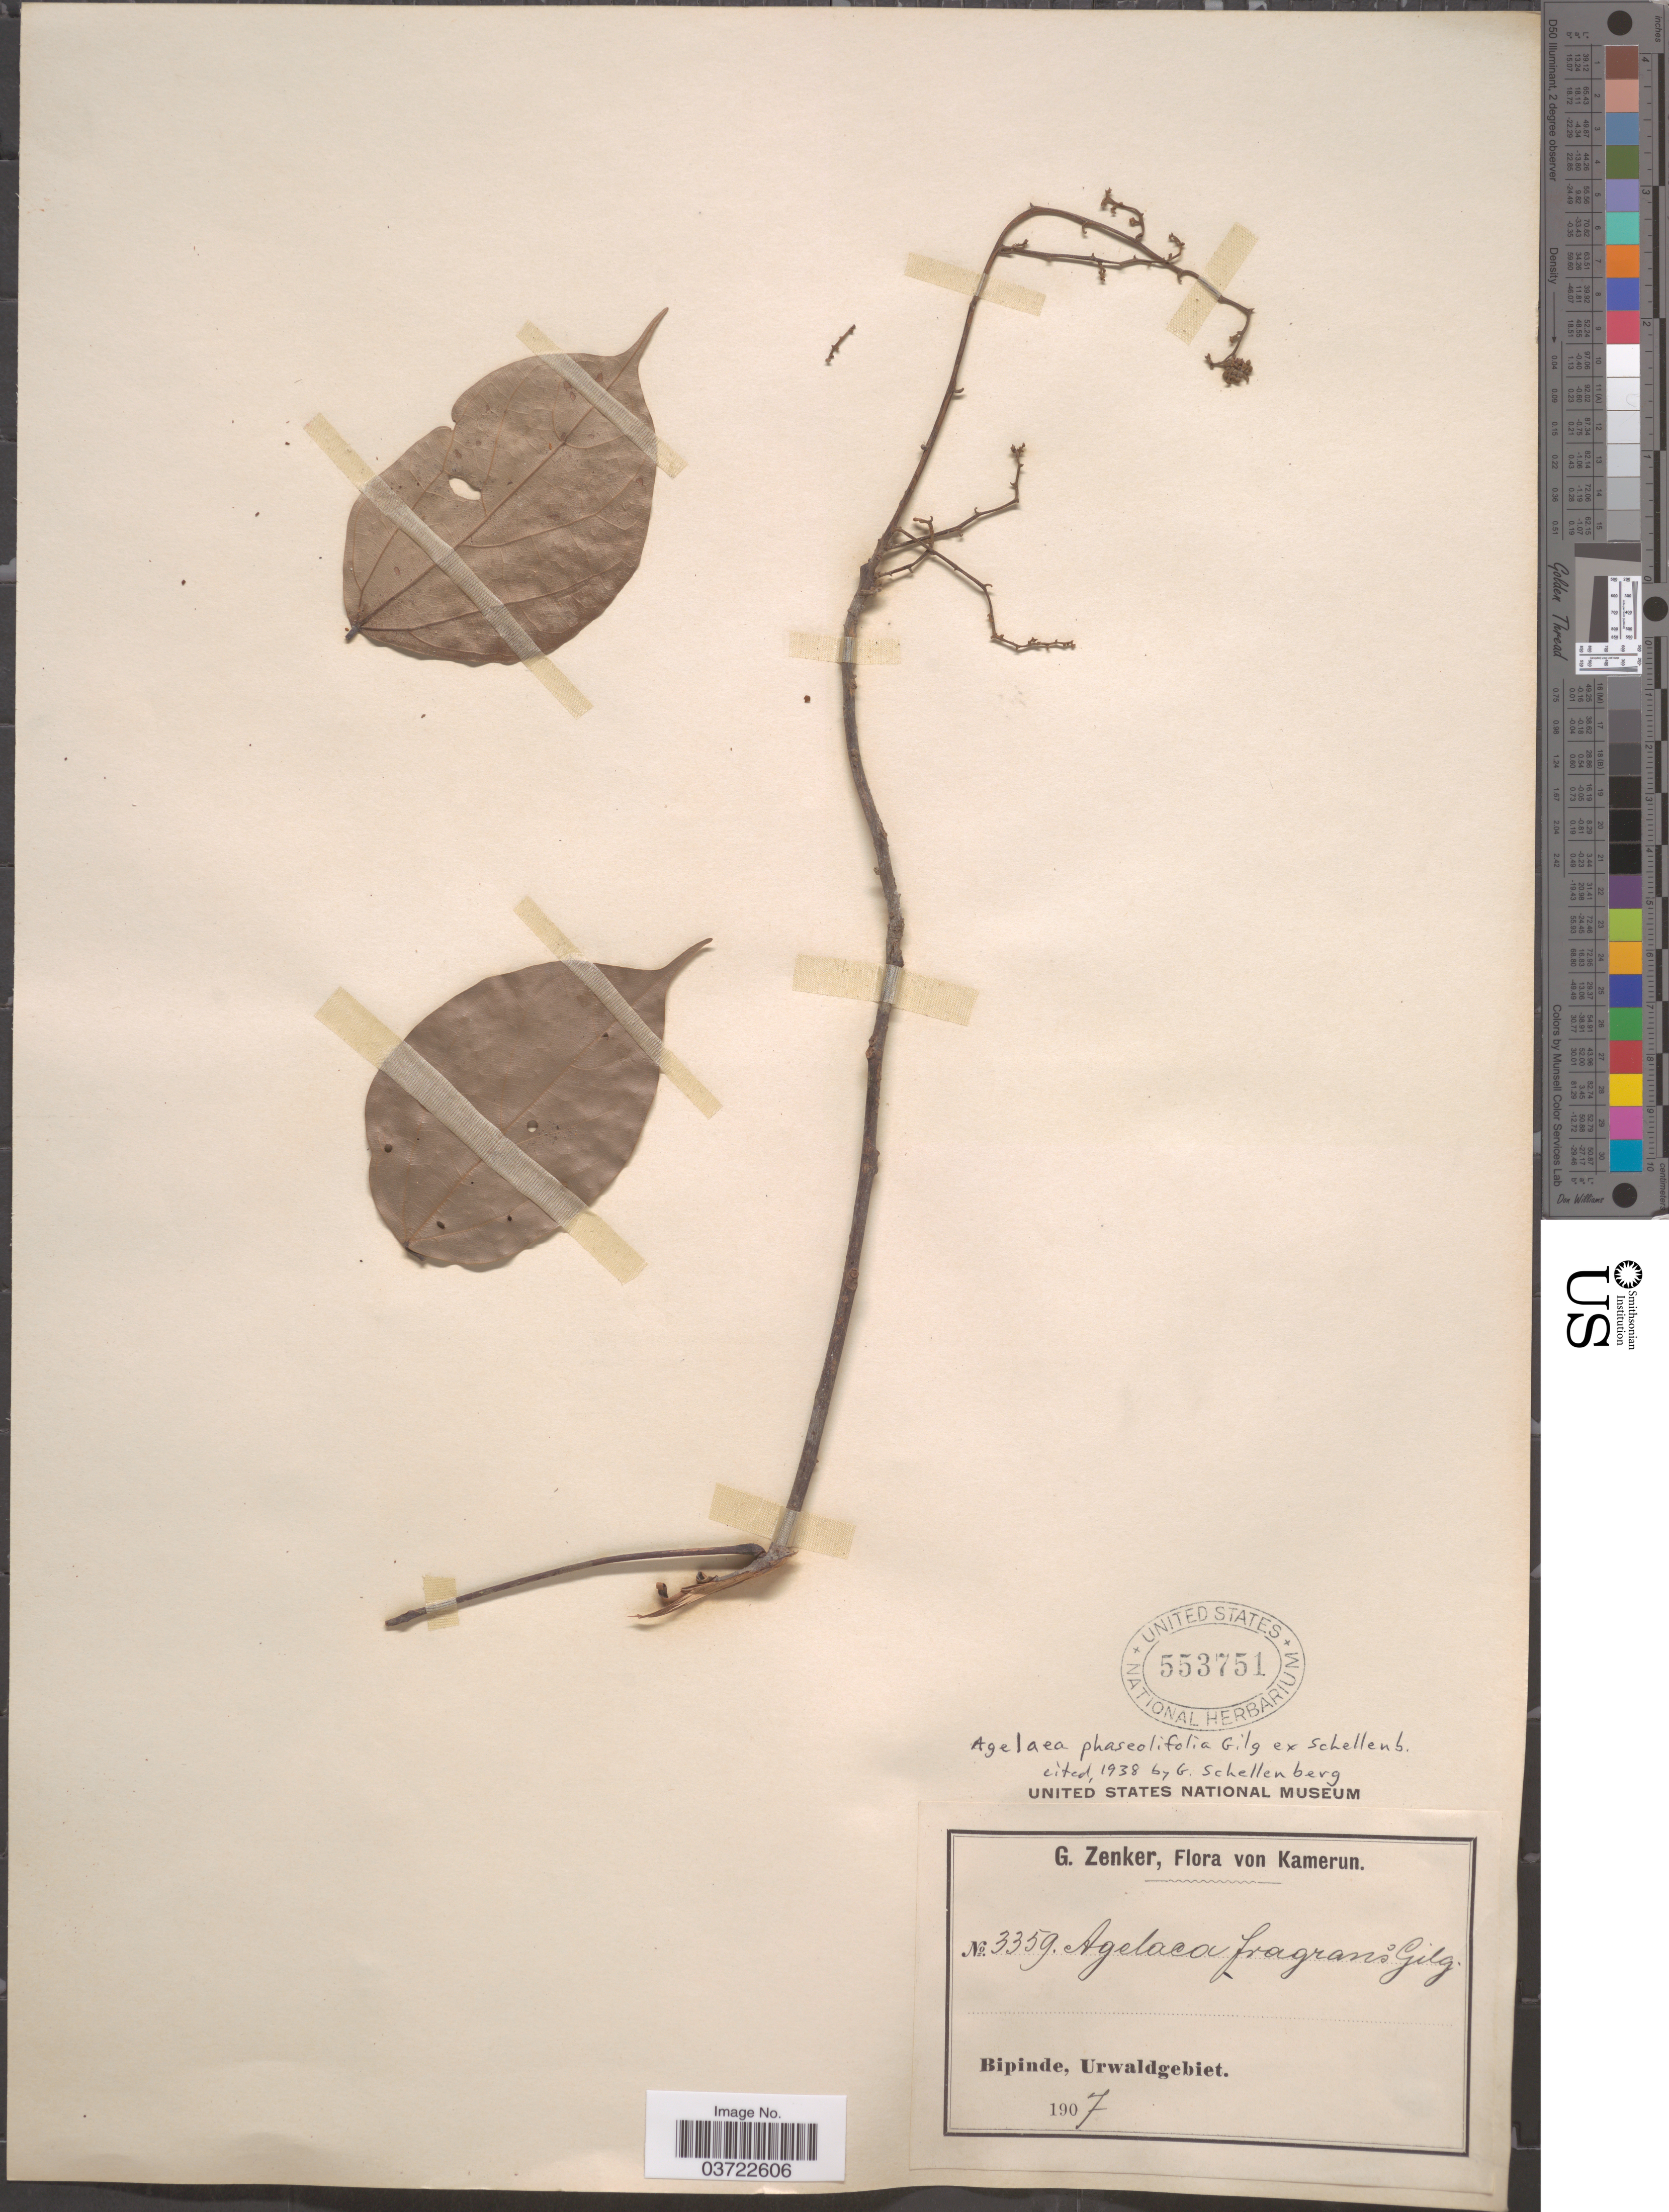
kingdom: Plantae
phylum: Tracheophyta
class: Magnoliopsida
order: Oxalidales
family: Connaraceae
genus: Agelaea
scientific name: Agelaea pentagyna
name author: (Lam.) Baill.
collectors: G. A. Zenker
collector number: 3359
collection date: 1907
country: Cameroon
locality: Kamerun. Bipinde, Urwaldgebiet.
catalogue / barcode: US 553751